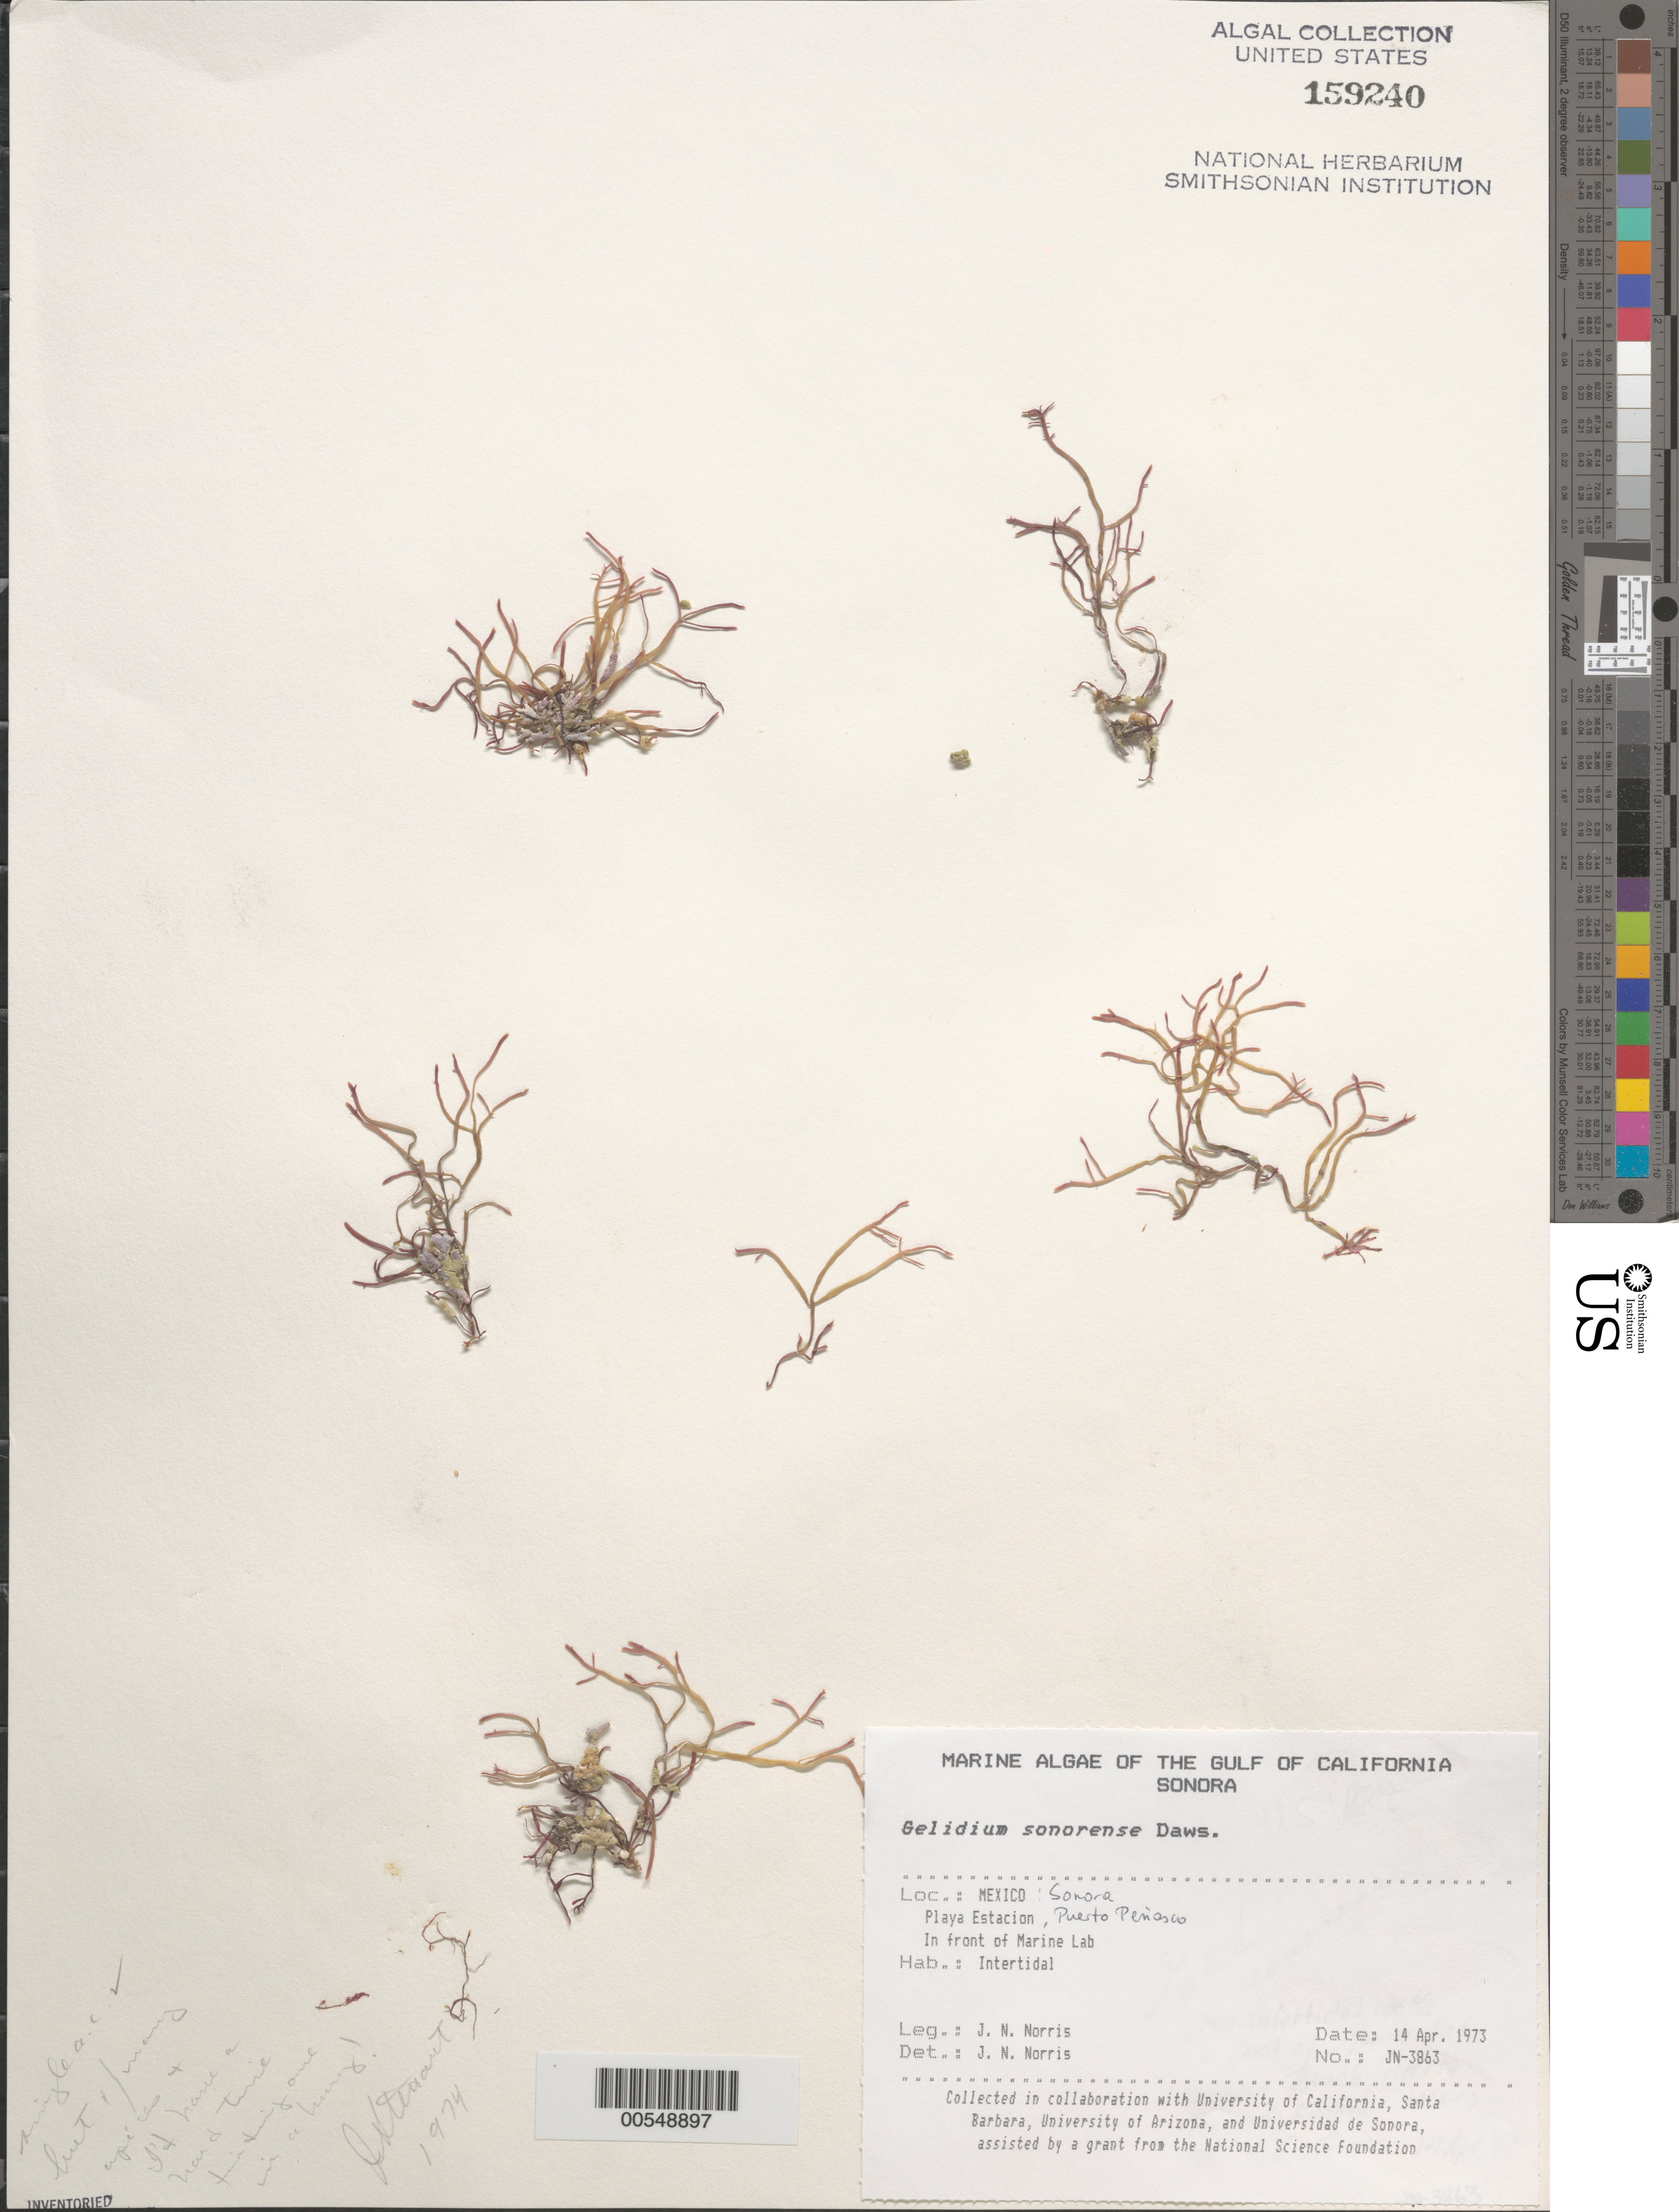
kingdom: Plantae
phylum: Rhodophyta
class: Florideophyceae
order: Gelidiales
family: Pterocladiaceae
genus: Pterocladia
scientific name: Pterocladia sonorense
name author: (E.Y. Dawson) J.G.Stewart & J.N. Norris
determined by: Algae name updating Project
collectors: J. N. Norris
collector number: JN-3863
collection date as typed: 14 Apr 1973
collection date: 1973-04-14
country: Mexico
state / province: Sonora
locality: Playa Estacion, Puerto Penasco, marine station shore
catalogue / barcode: US 159240